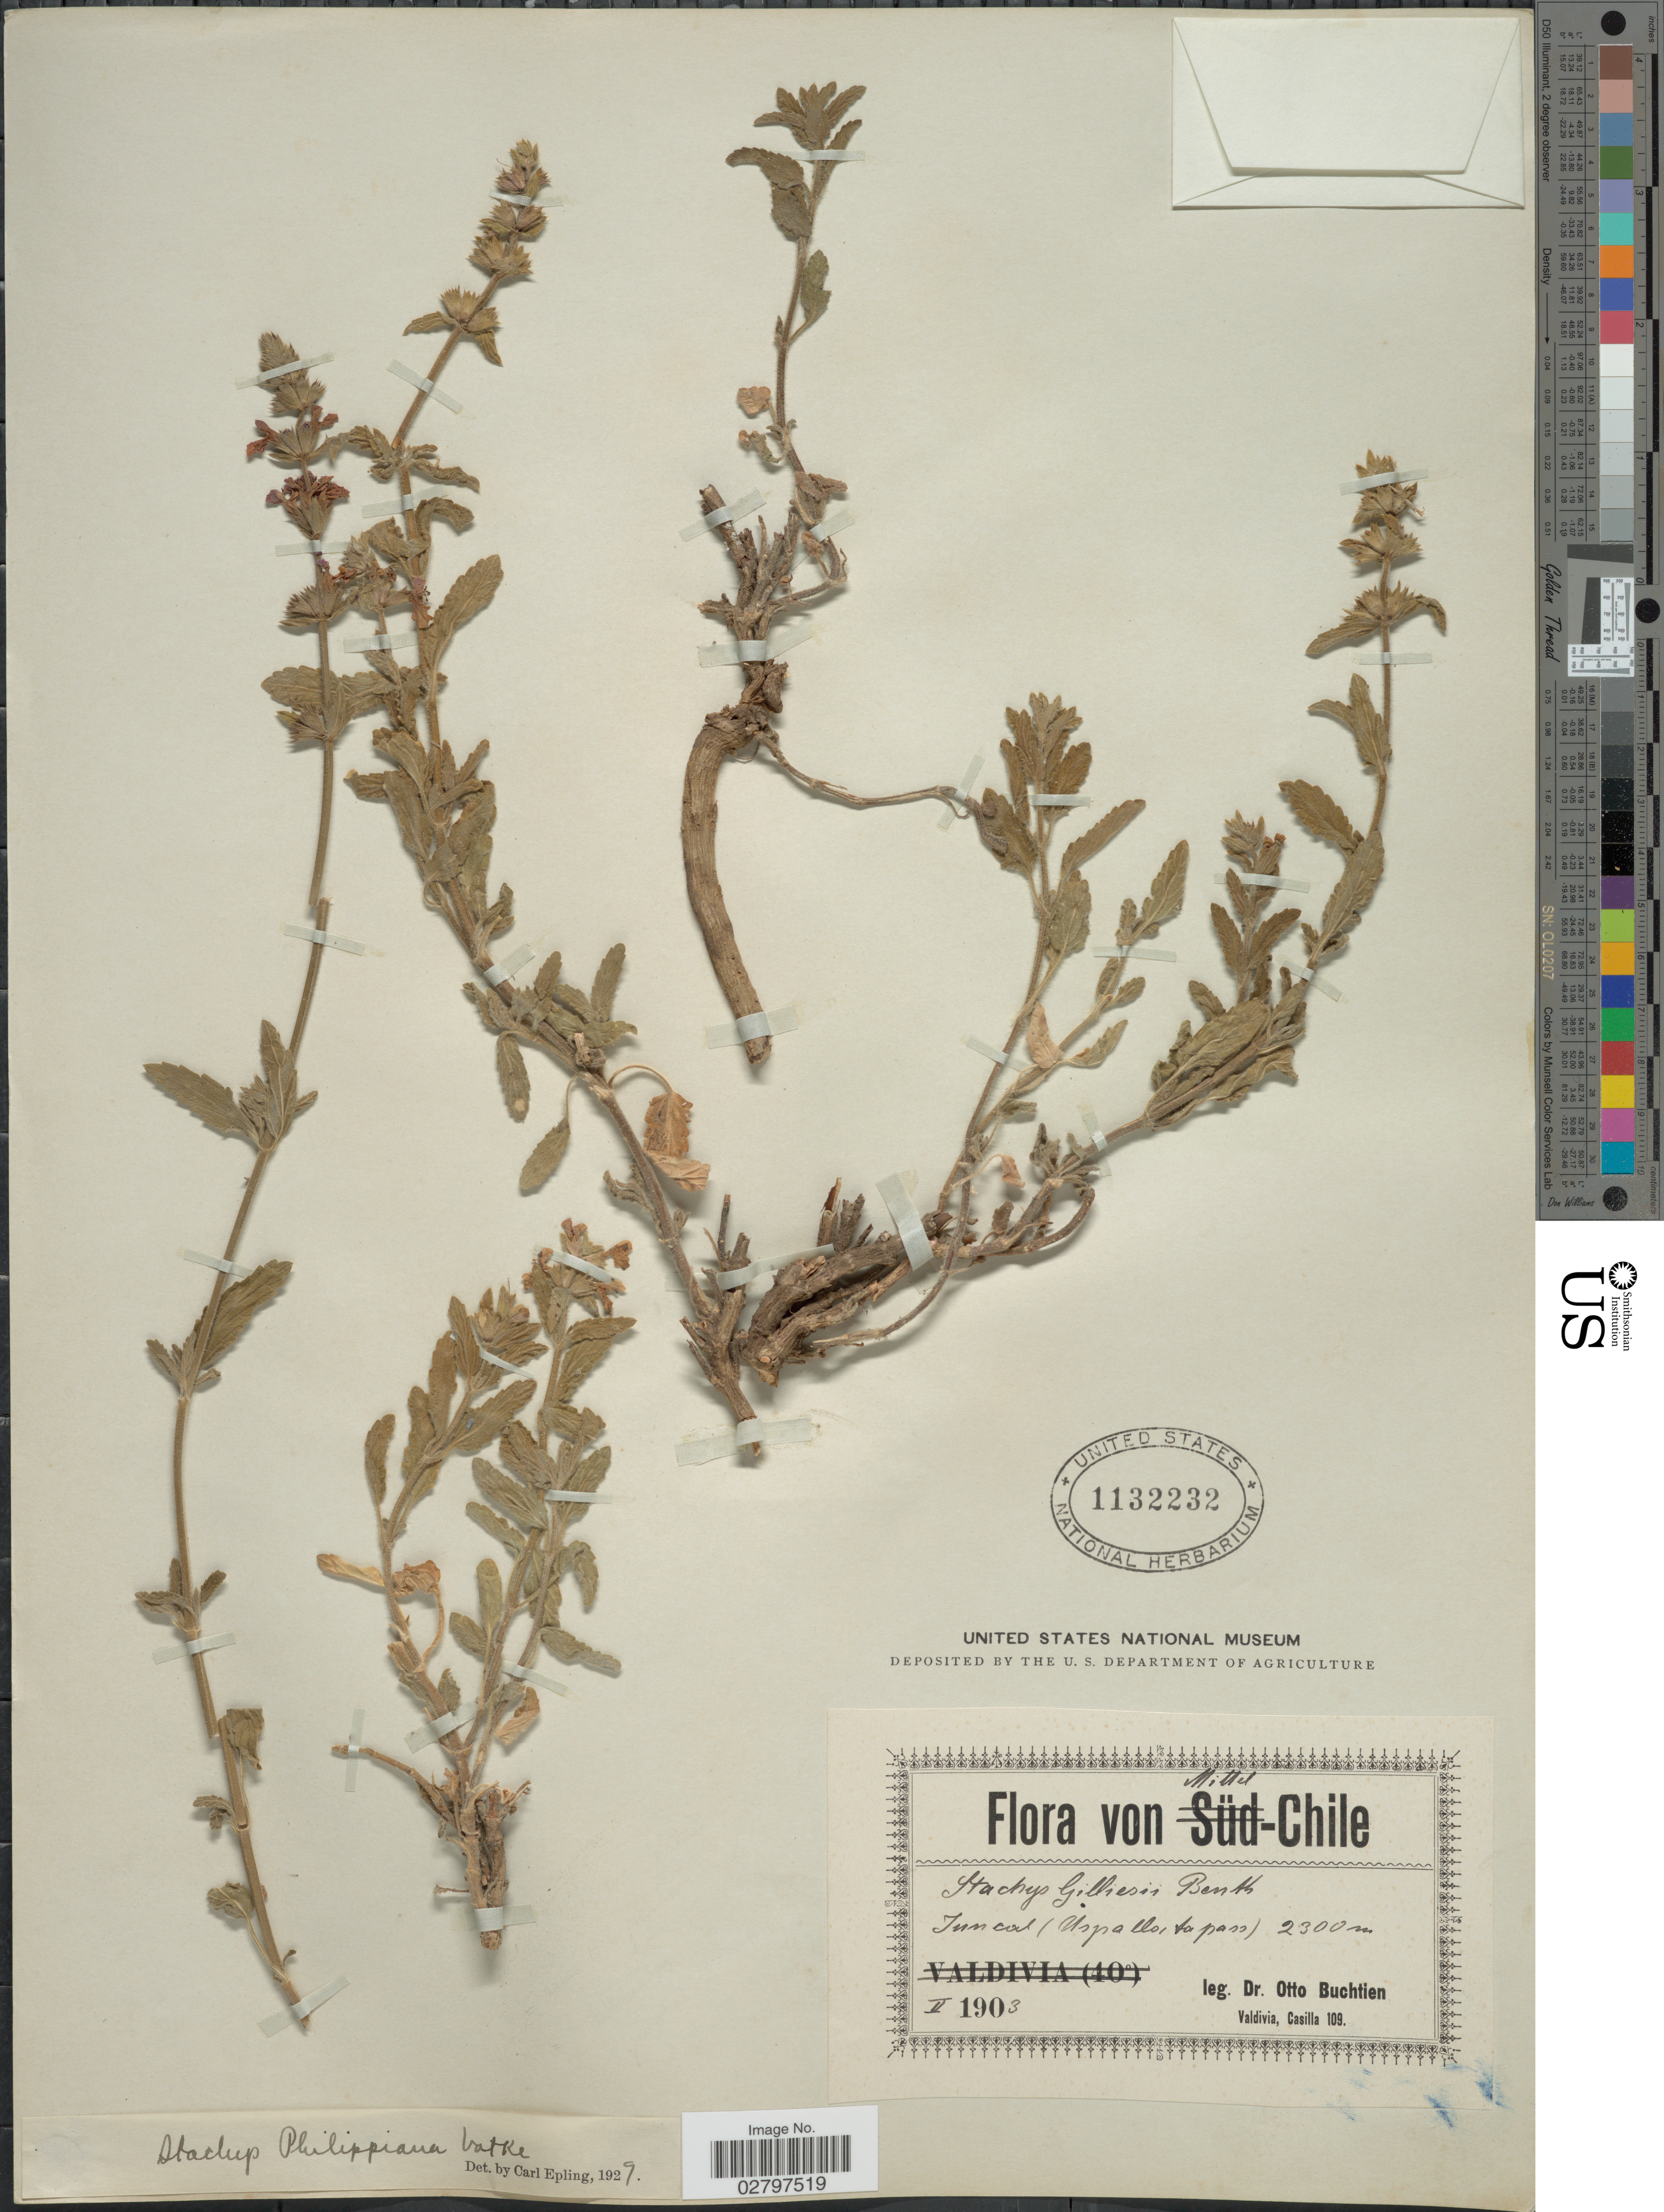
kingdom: Plantae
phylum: Tracheophyta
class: Magnoliopsida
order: Lamiales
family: Lamiaceae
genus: Stachys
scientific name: Stachys philippiana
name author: Vatke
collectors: O. Buchtien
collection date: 1903-05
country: Chile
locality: Mittel-Chile, Juncal (Uspallata pass)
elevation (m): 2300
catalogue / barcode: US 1132232